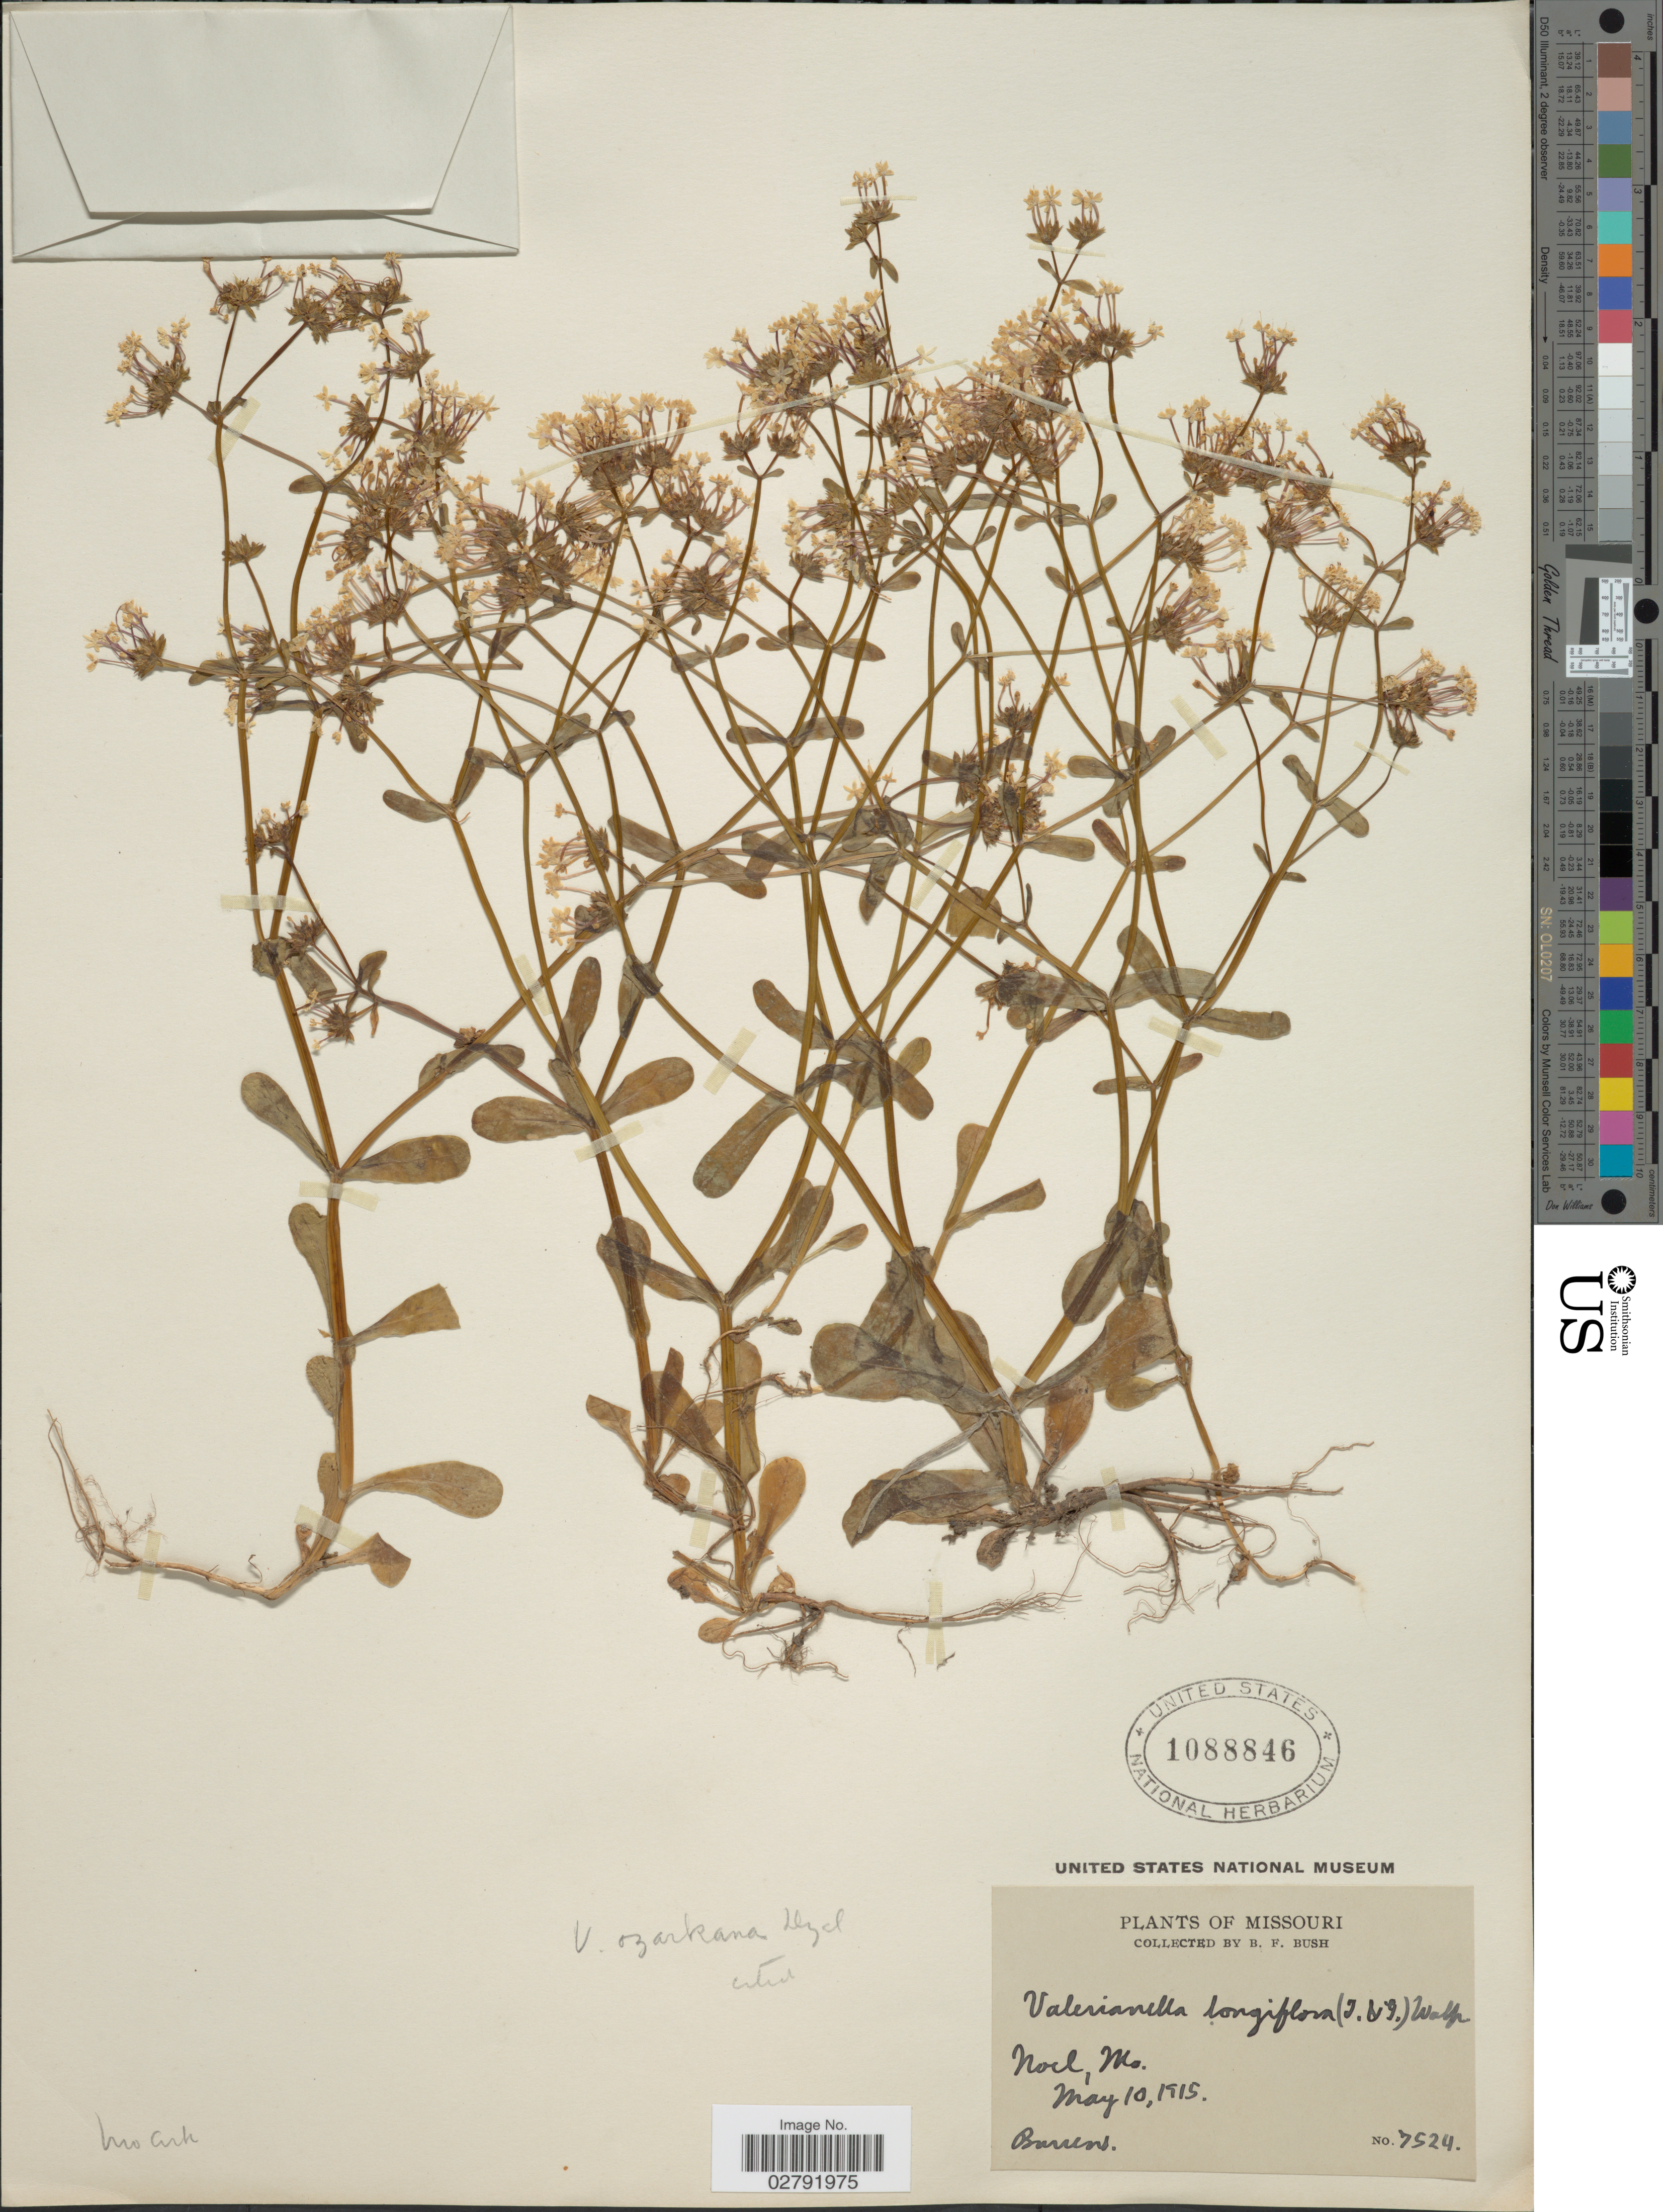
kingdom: Plantae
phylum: Tracheophyta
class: Magnoliopsida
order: Dipsacales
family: Caprifoliaceae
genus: Valerianella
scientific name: Valerianella ozarkana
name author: Dyal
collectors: B. F. Bush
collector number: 7524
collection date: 1915-05-10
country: United States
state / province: Missouri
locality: Noel.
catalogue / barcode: US 1088846